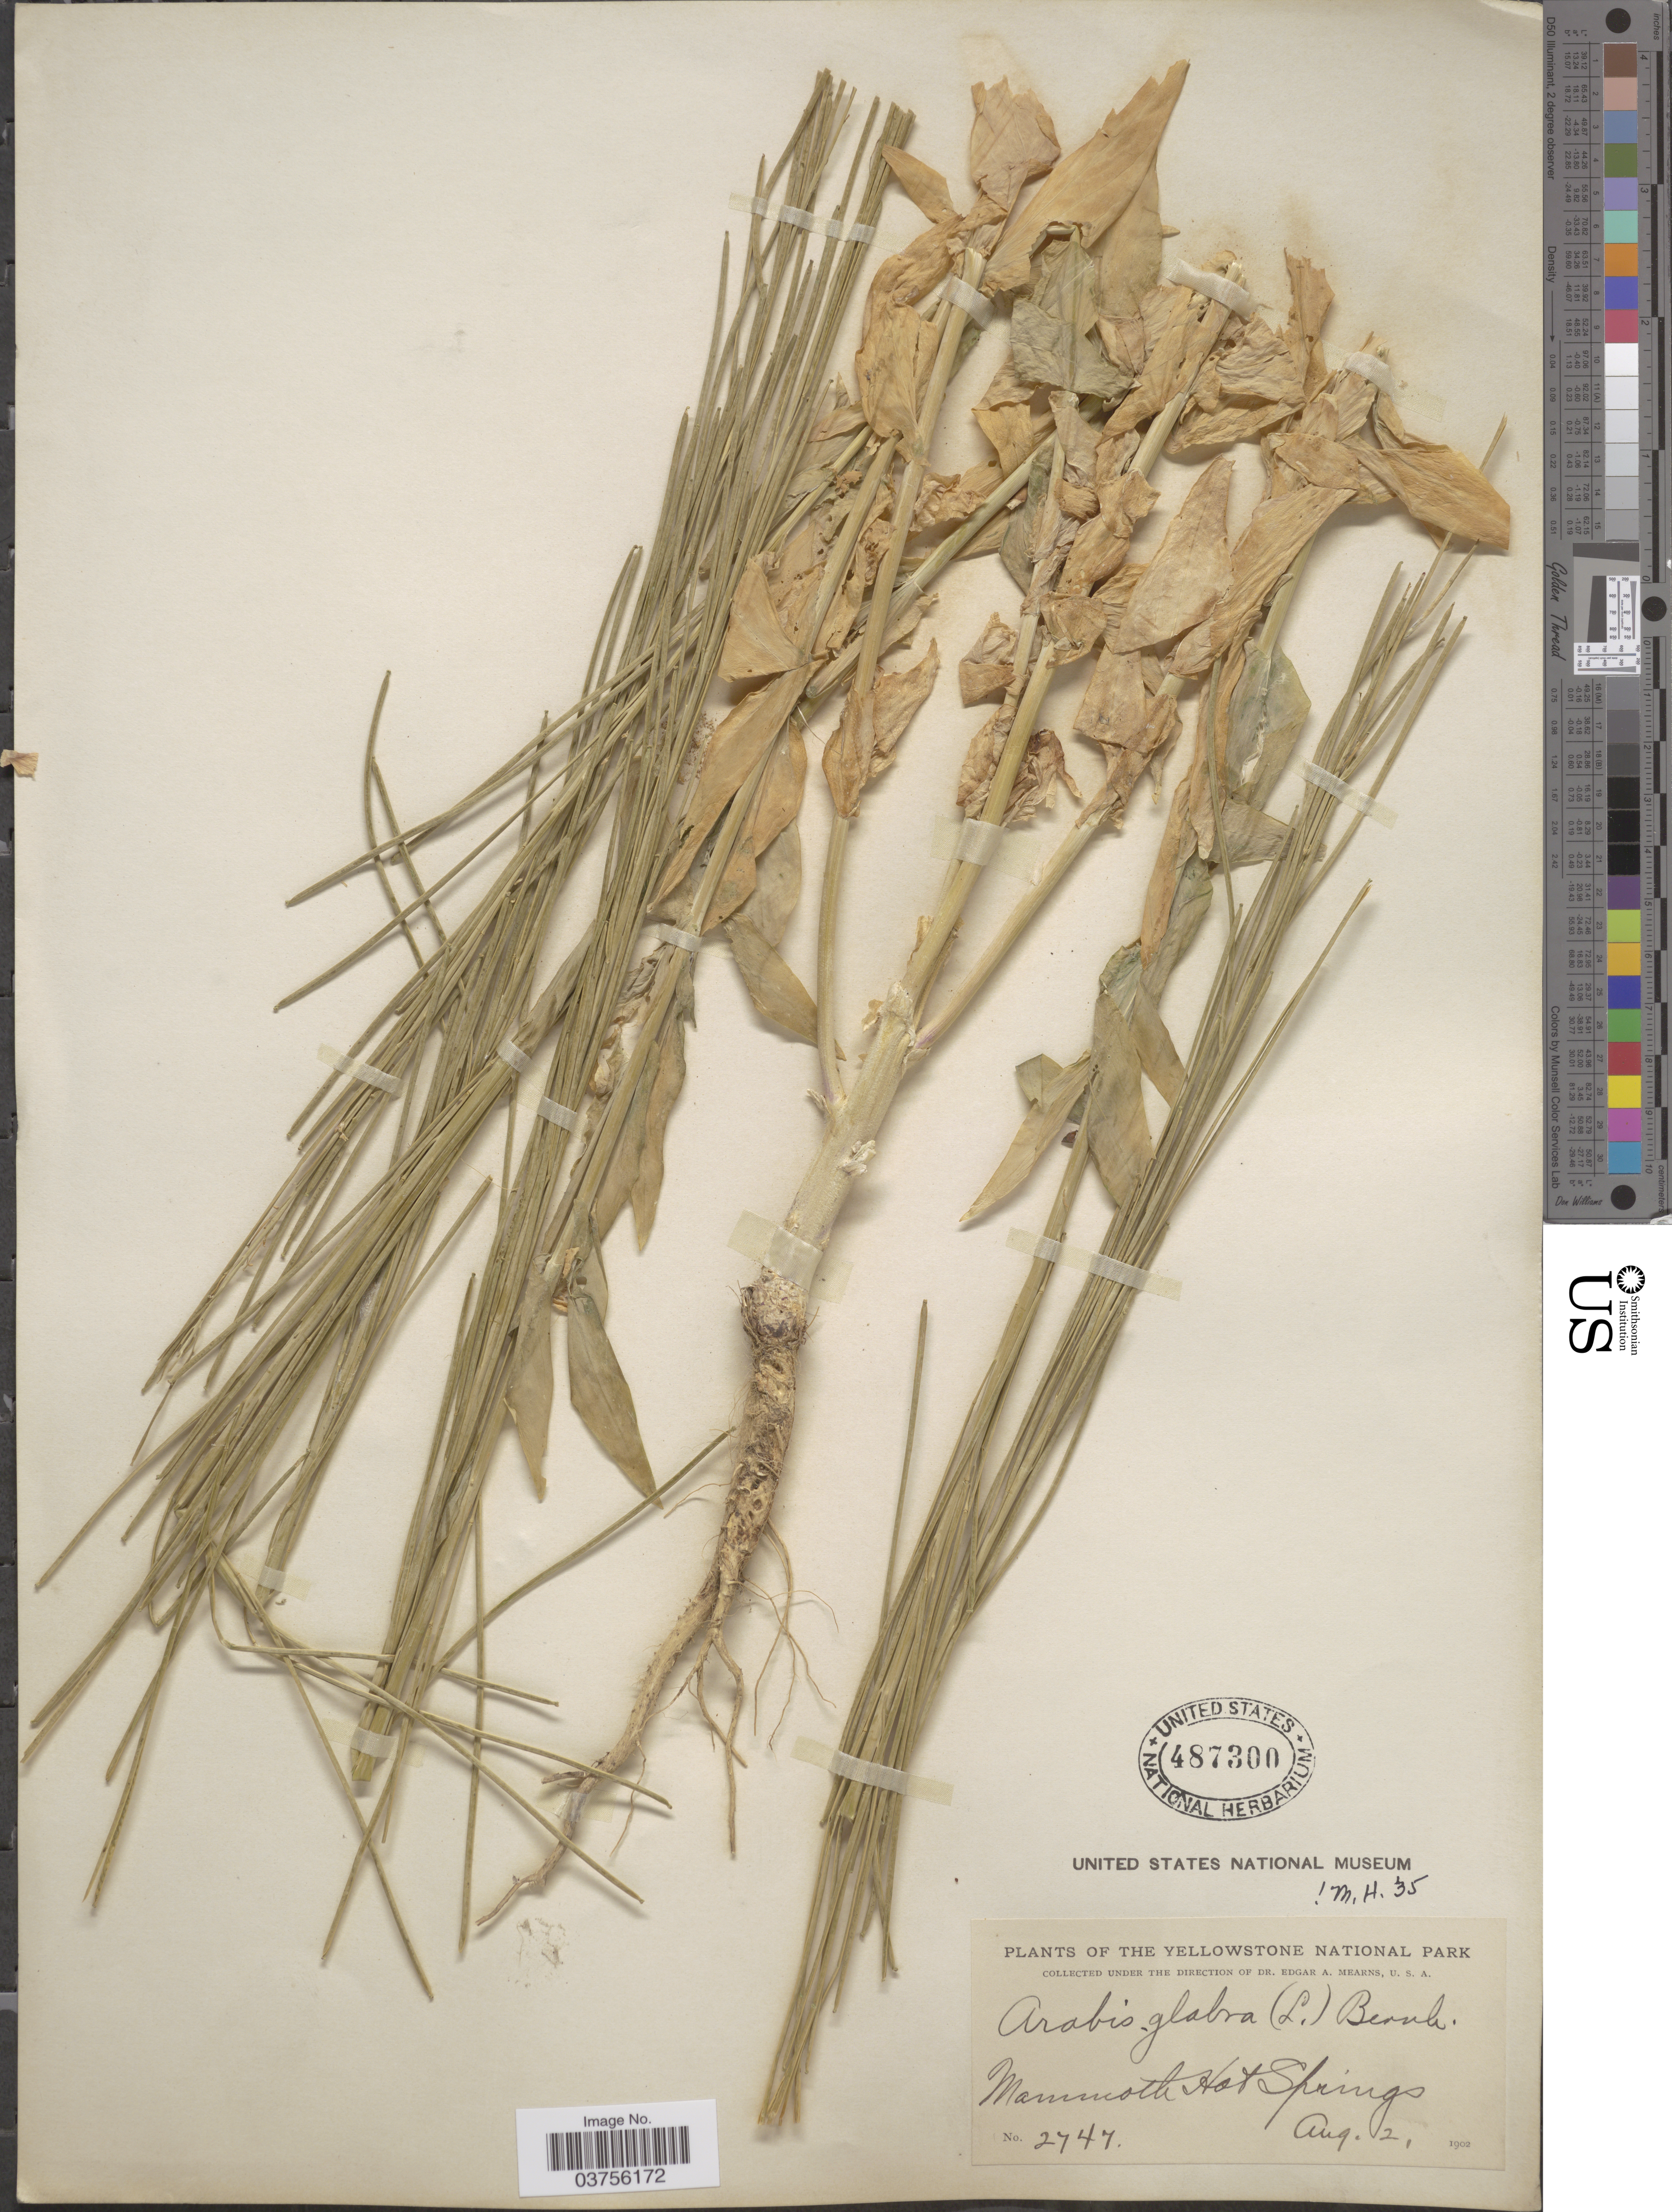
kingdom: Plantae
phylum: Tracheophyta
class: Magnoliopsida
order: Brassicales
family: Brassicaceae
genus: Turritis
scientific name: Turritis glabra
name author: L.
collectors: E. A. Mearns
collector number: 2747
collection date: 1902-08-02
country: United States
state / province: Wyoming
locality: The Yellowstone National Park. Mammoth Hot Springs.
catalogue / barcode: US 487300